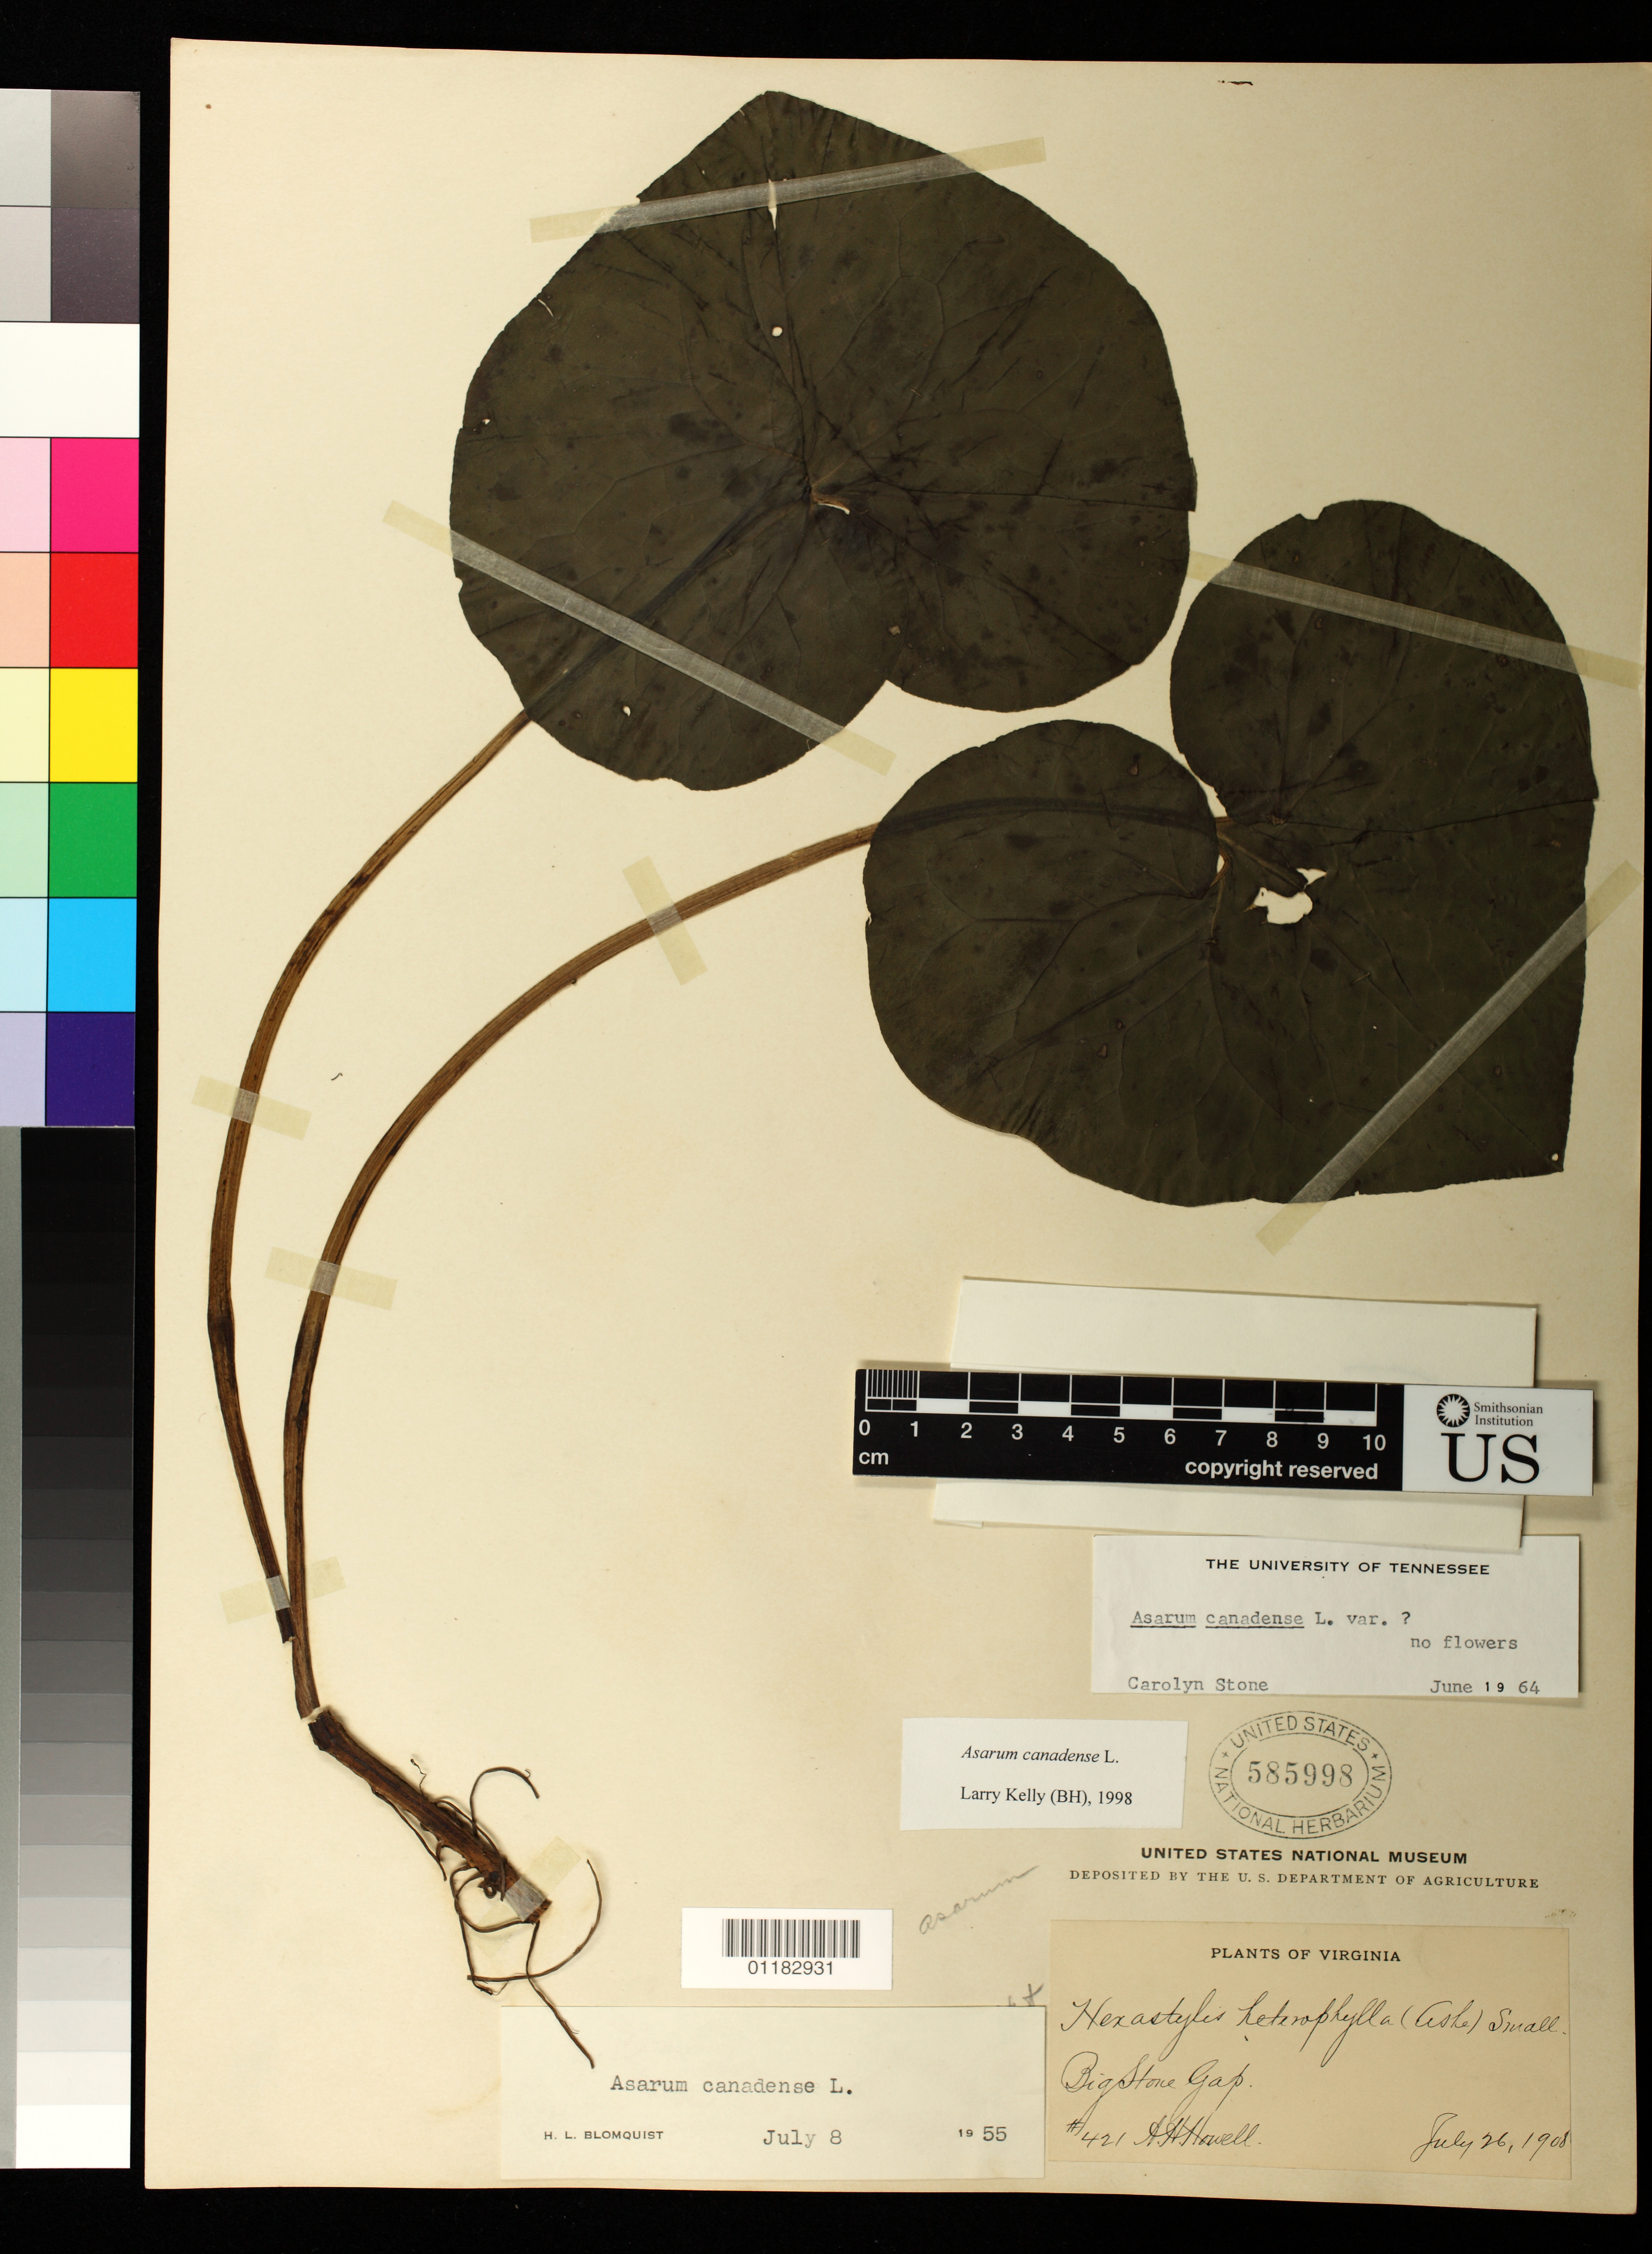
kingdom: Plantae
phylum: Tracheophyta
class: Magnoliopsida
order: Piperales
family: Aristolochiaceae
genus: Asarum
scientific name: Asarum canadense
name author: L.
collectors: A. H. Howell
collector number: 421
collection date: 1908-07-26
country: United States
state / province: Virginia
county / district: Wise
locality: Wise County: Big Stone Gap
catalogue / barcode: US 585998